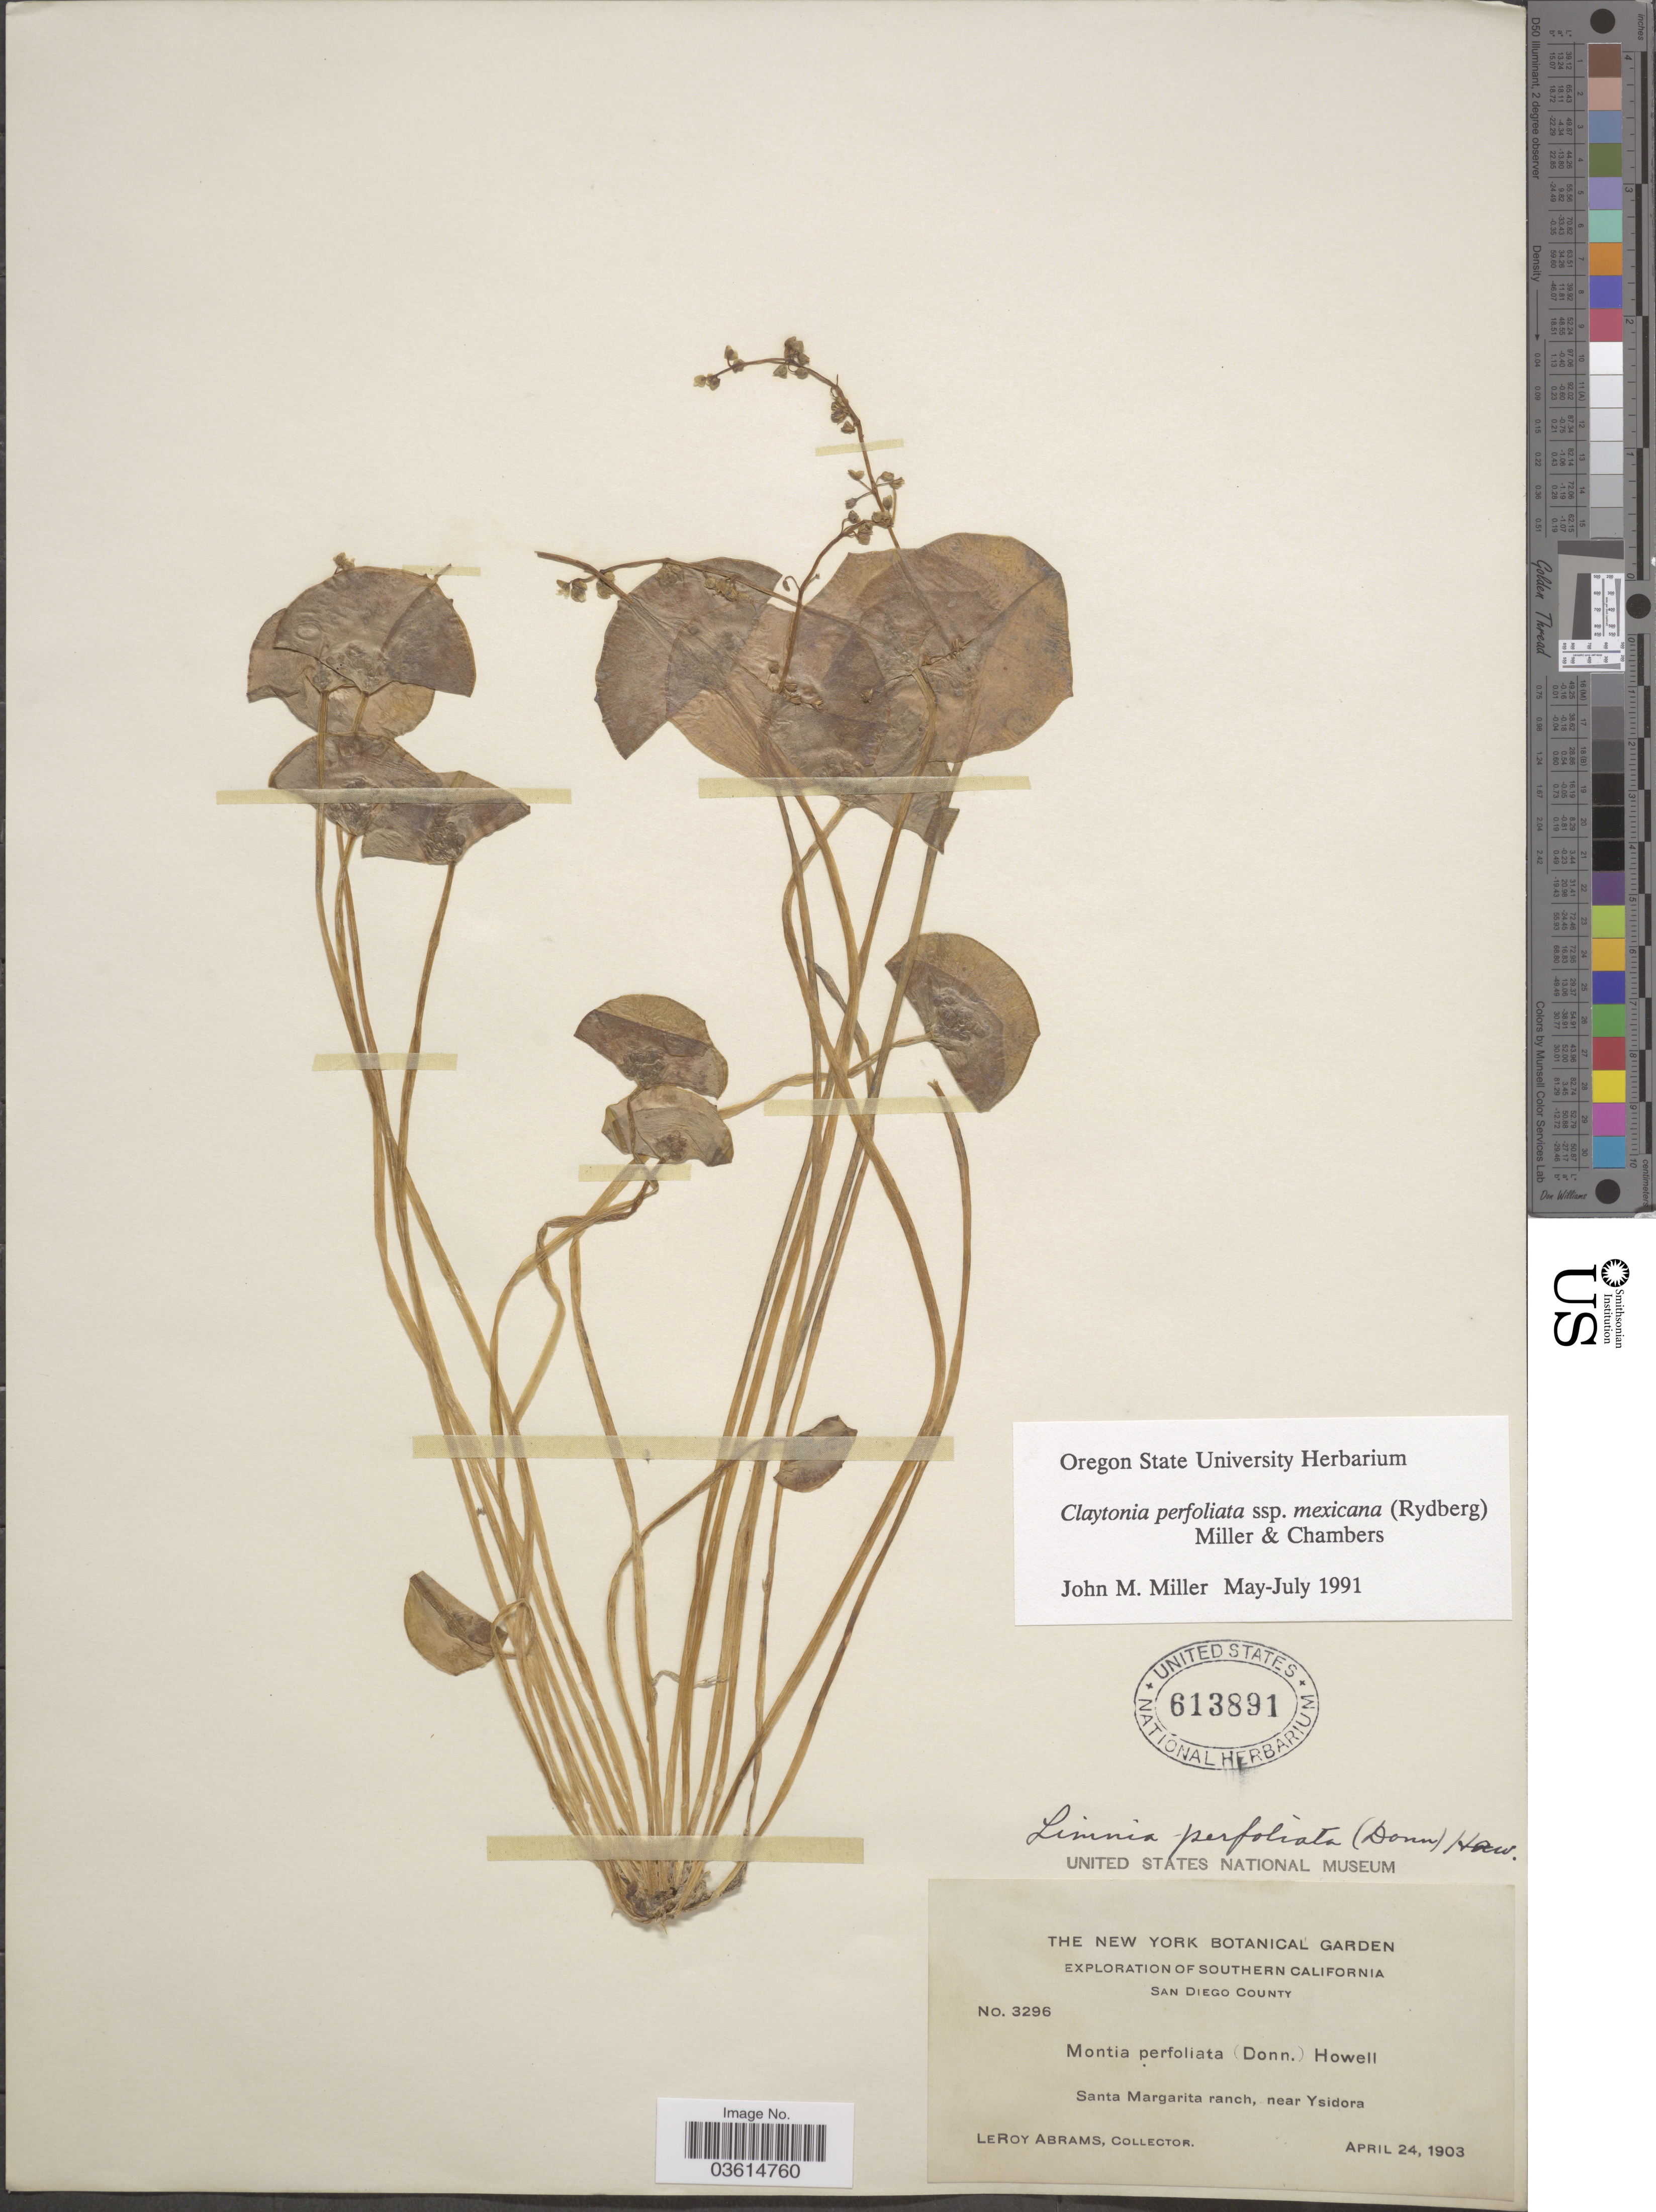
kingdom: Plantae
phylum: Tracheophyta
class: Magnoliopsida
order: Caryophyllales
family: Montiaceae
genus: Claytonia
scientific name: Claytonia perfoliata subsp. mexicana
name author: (Rydb.) Mill. & Chambers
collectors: L. Abrams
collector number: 3296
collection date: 1903-04-24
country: United States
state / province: California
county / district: San Diego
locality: Southern California. San Diego County. Santa Margarita ranch, near Ysidora.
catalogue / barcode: US 613891